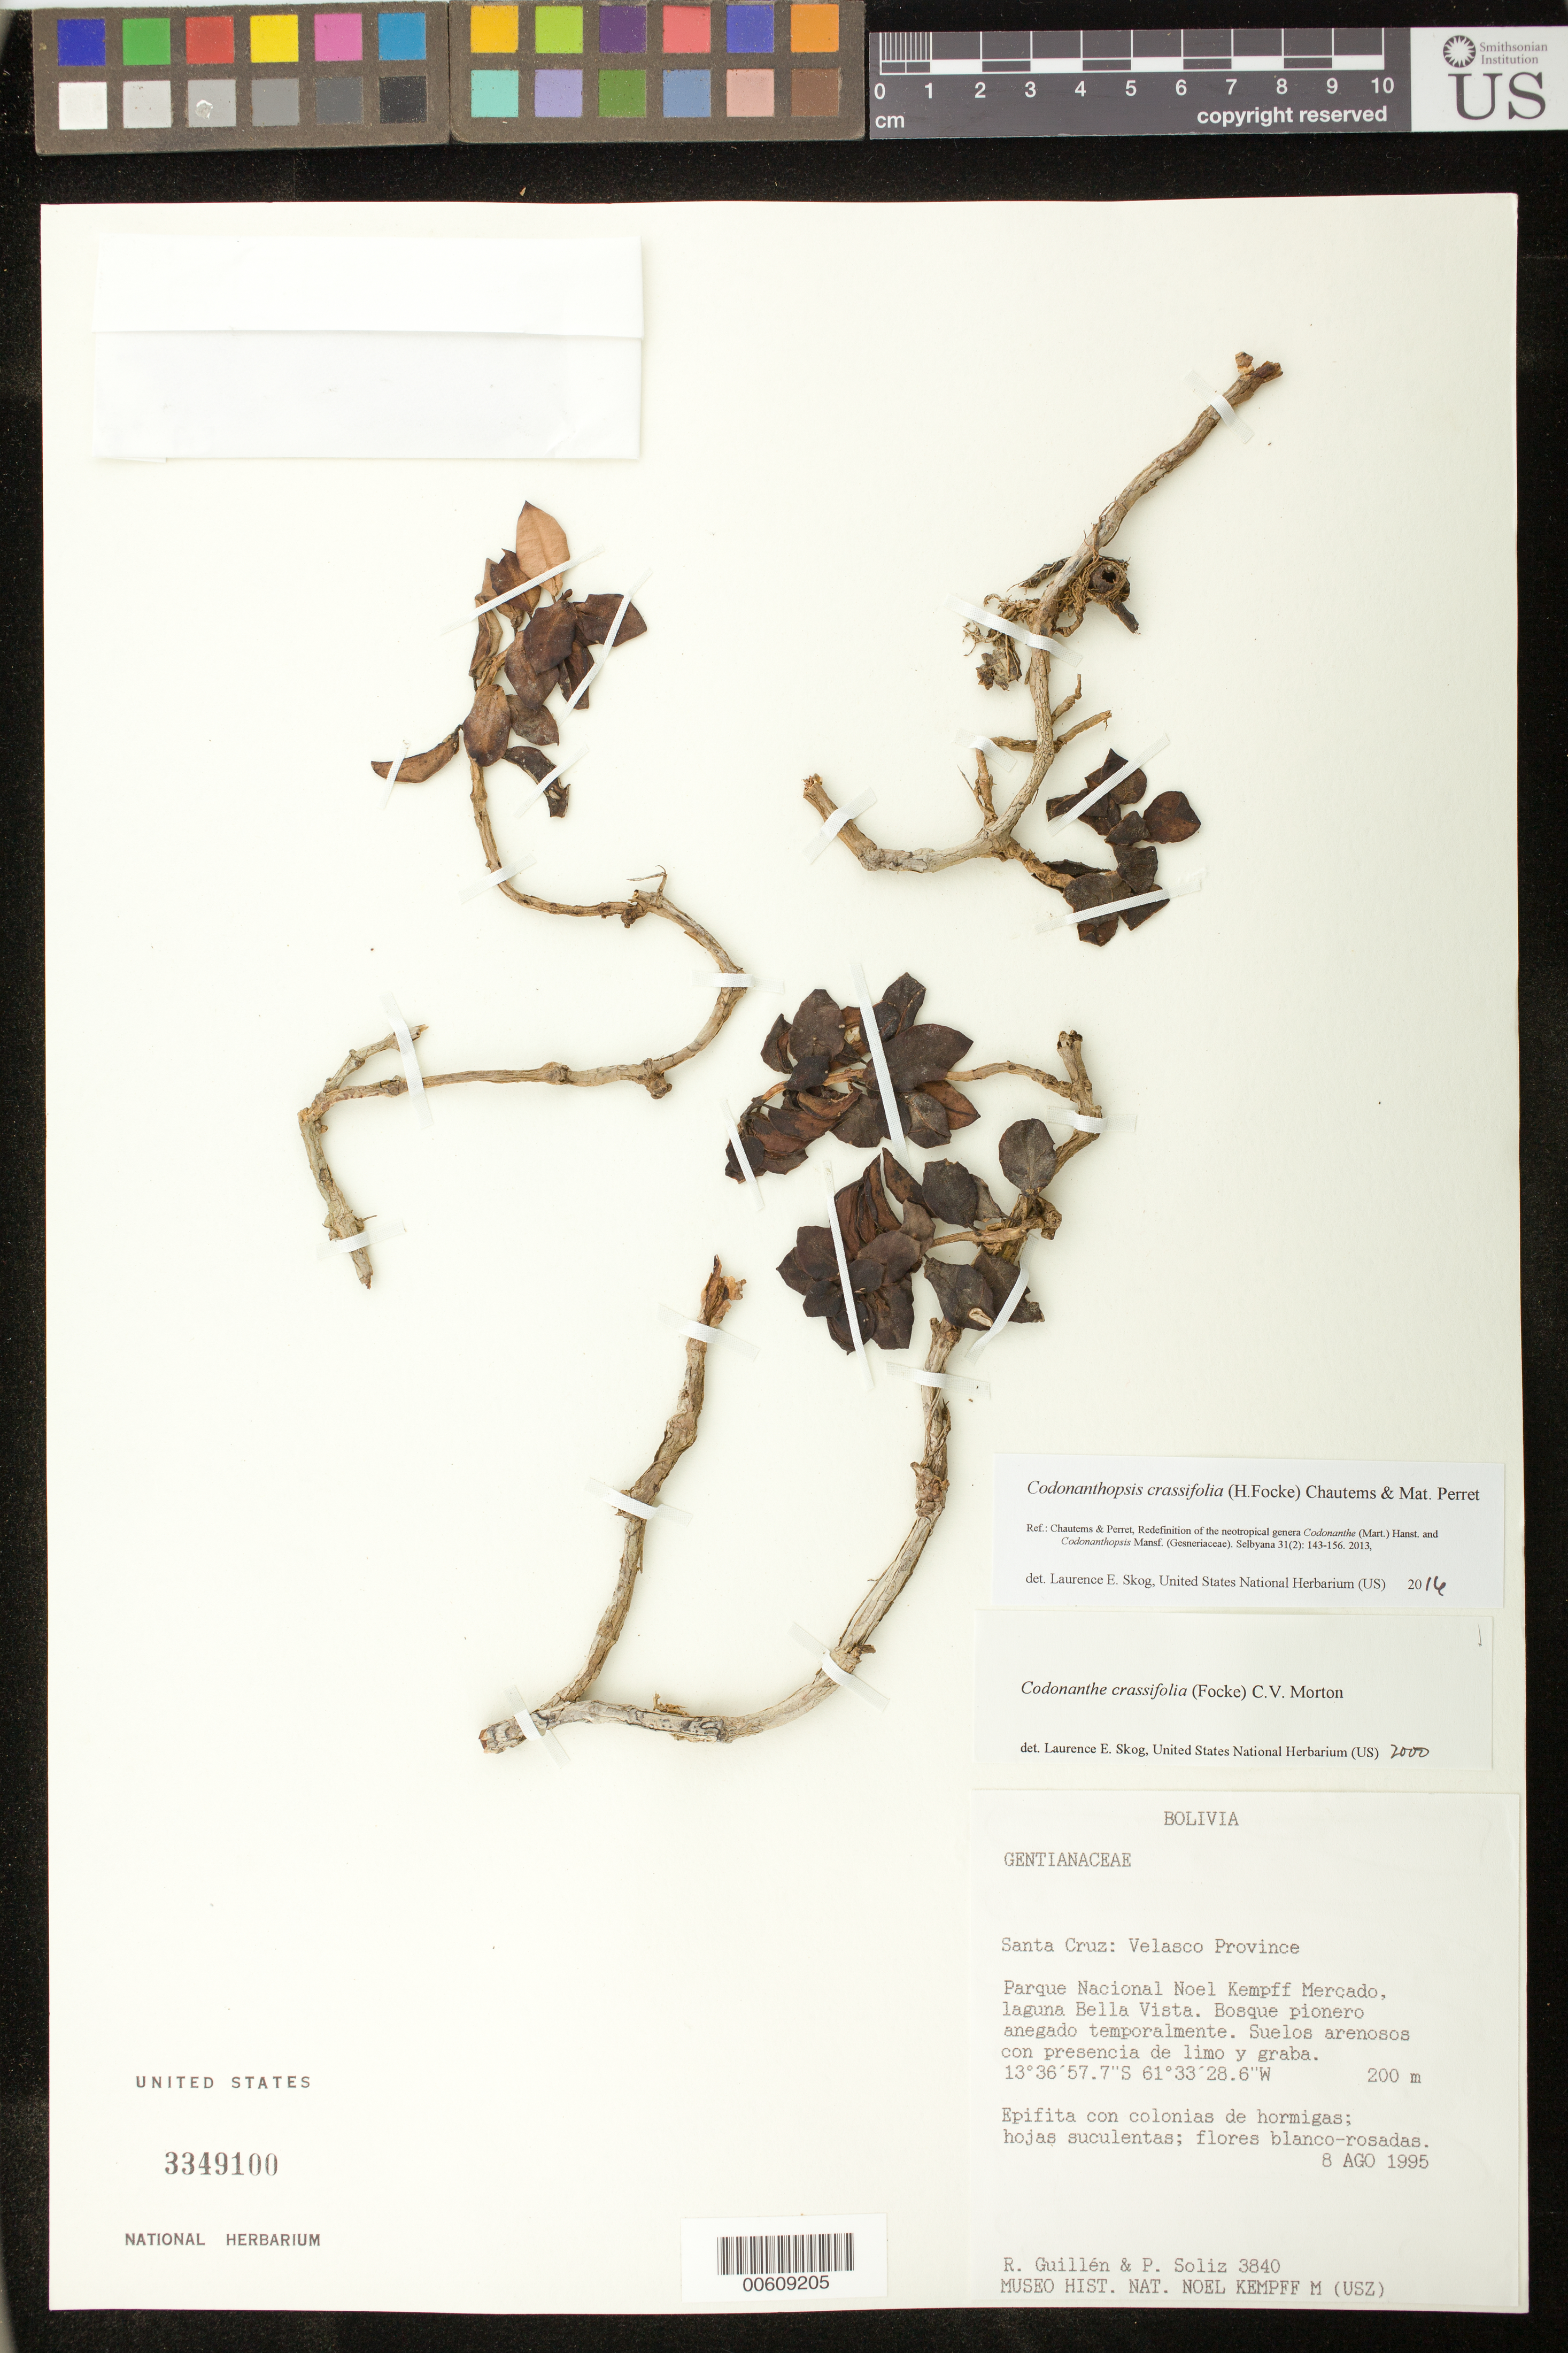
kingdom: Plantae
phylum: Tracheophyta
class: Magnoliopsida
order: Lamiales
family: Gesneriaceae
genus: Codonanthopsis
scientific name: Codonanthopsis crassifolia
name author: (H. Focke) Chautems & Mat.Perret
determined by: Skog, Laurence E.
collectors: R. Guillén V. & P. Soliz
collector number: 3840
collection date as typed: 08 Aug 1995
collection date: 1995-08-08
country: Bolivia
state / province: Santa Cruz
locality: Prov. Velasco; Parque Nacional Noel Kempff Mercado, laguna Bella Vista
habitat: Bosque pionero anegado temporalmente; suelos arenosos con presencia de limo y graba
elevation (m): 200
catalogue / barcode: US 3349100